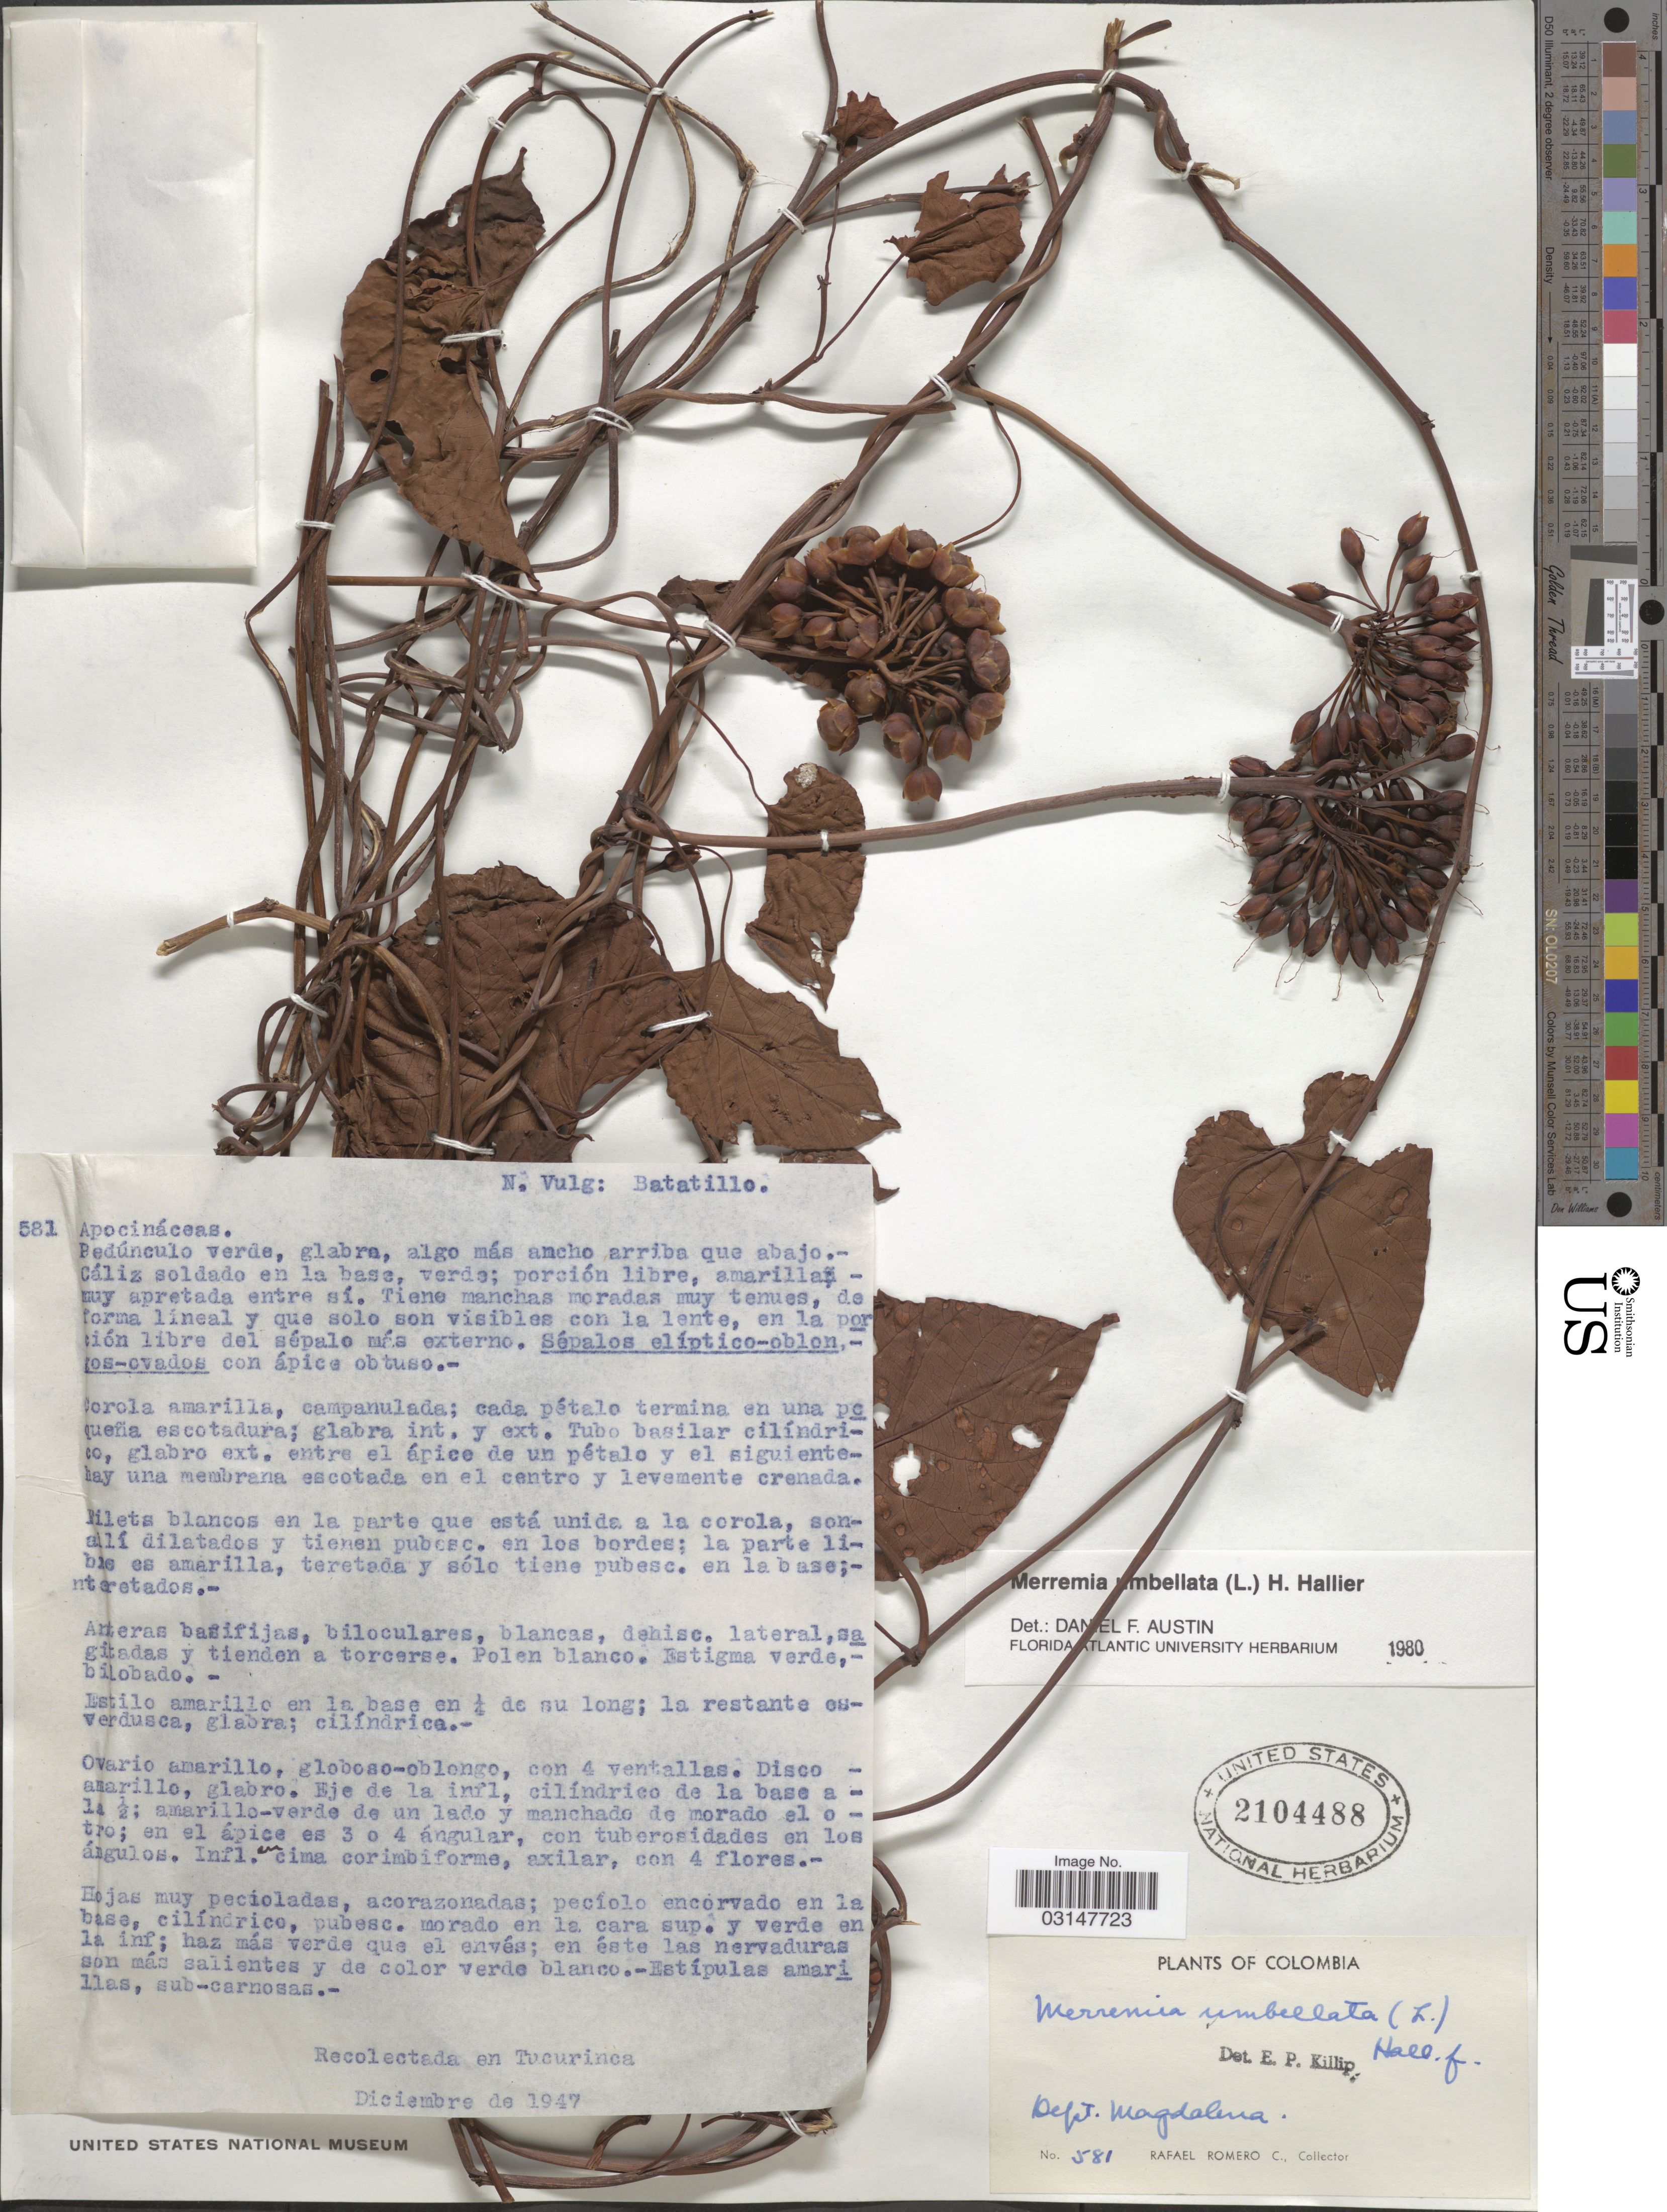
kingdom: Plantae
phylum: Tracheophyta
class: Magnoliopsida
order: Solanales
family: Convolvulaceae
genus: Camonea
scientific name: Camonea umbellata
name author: (L.) A. R. Simões & Staples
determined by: Strong, Mark T., (BOT), Smithsonian Institution - National Museum of Natural History (UNITED STATES)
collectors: R. Romero Castañeda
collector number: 581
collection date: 1947-12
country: Colombia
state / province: Magdalena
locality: Dept. Magdalena. Tucurinca.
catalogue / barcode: US 2104488